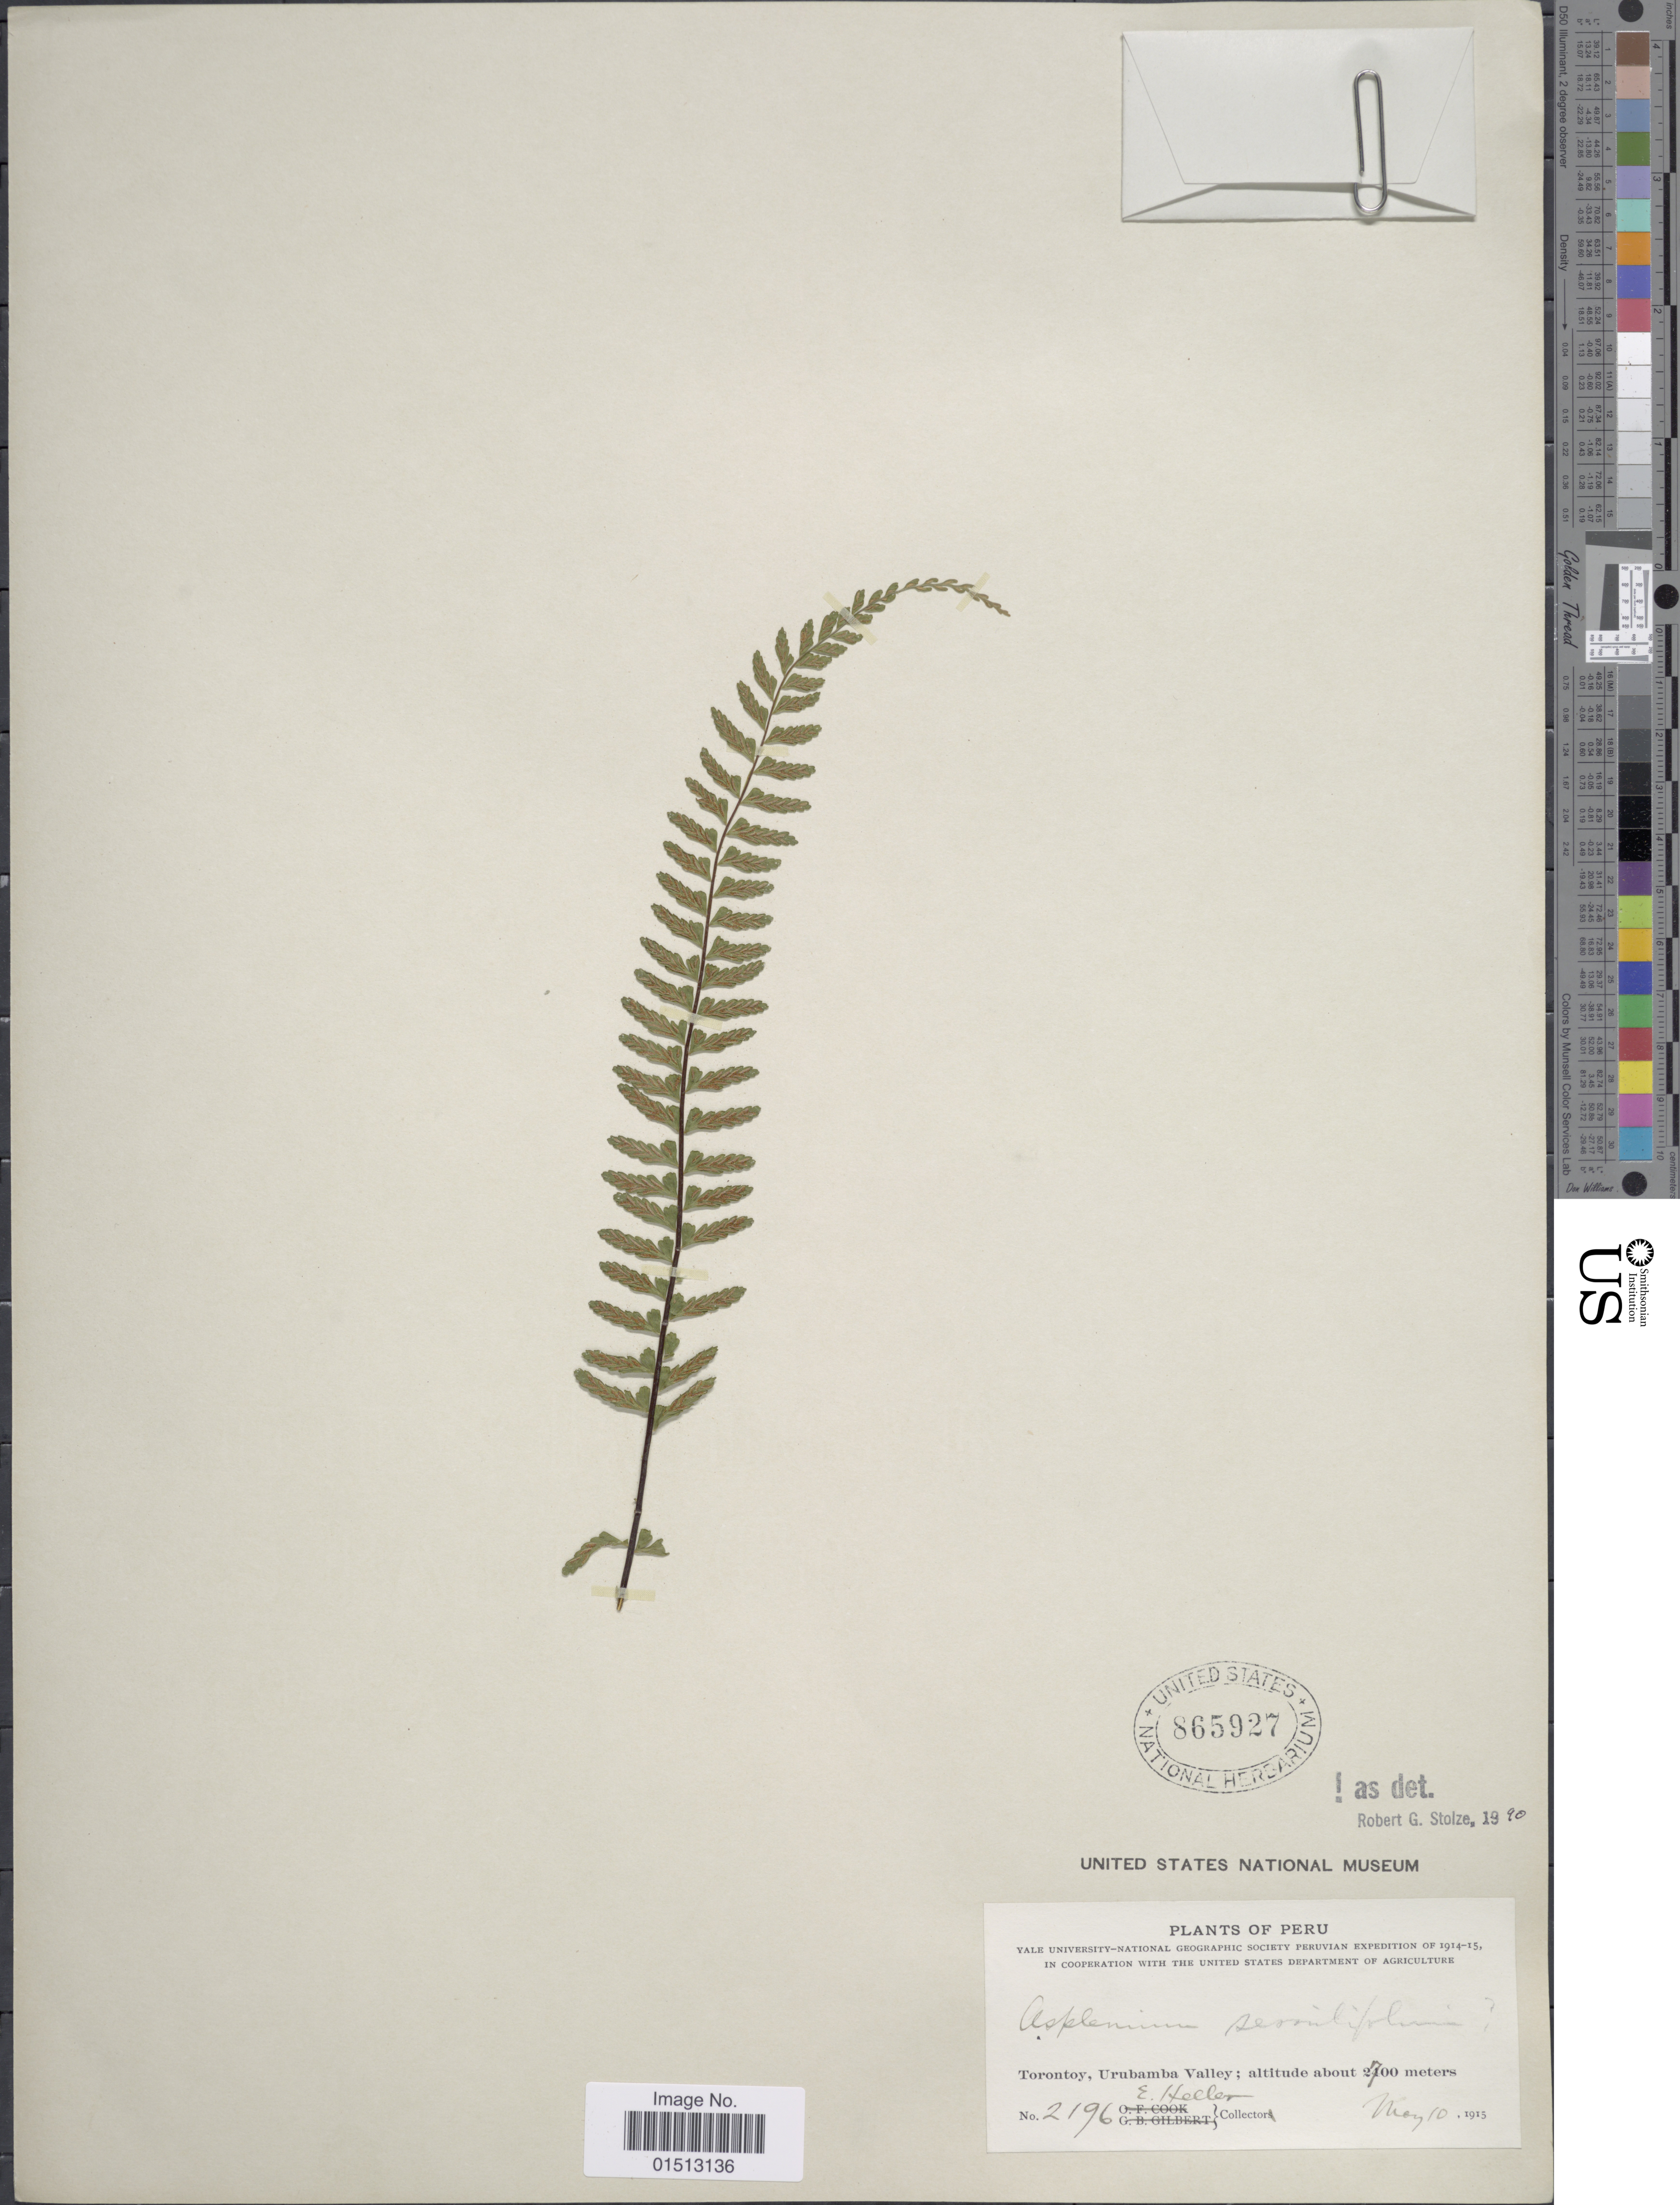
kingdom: Plantae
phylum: Tracheophyta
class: Polypodiopsida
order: Polypodiales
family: Aspleniaceae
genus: Asplenium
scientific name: Asplenium sessilifolium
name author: Desv.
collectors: E. Heller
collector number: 2196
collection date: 1915-05-10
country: Peru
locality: Torontoy, Urubamba Valley.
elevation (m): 2700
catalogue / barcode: US 865927